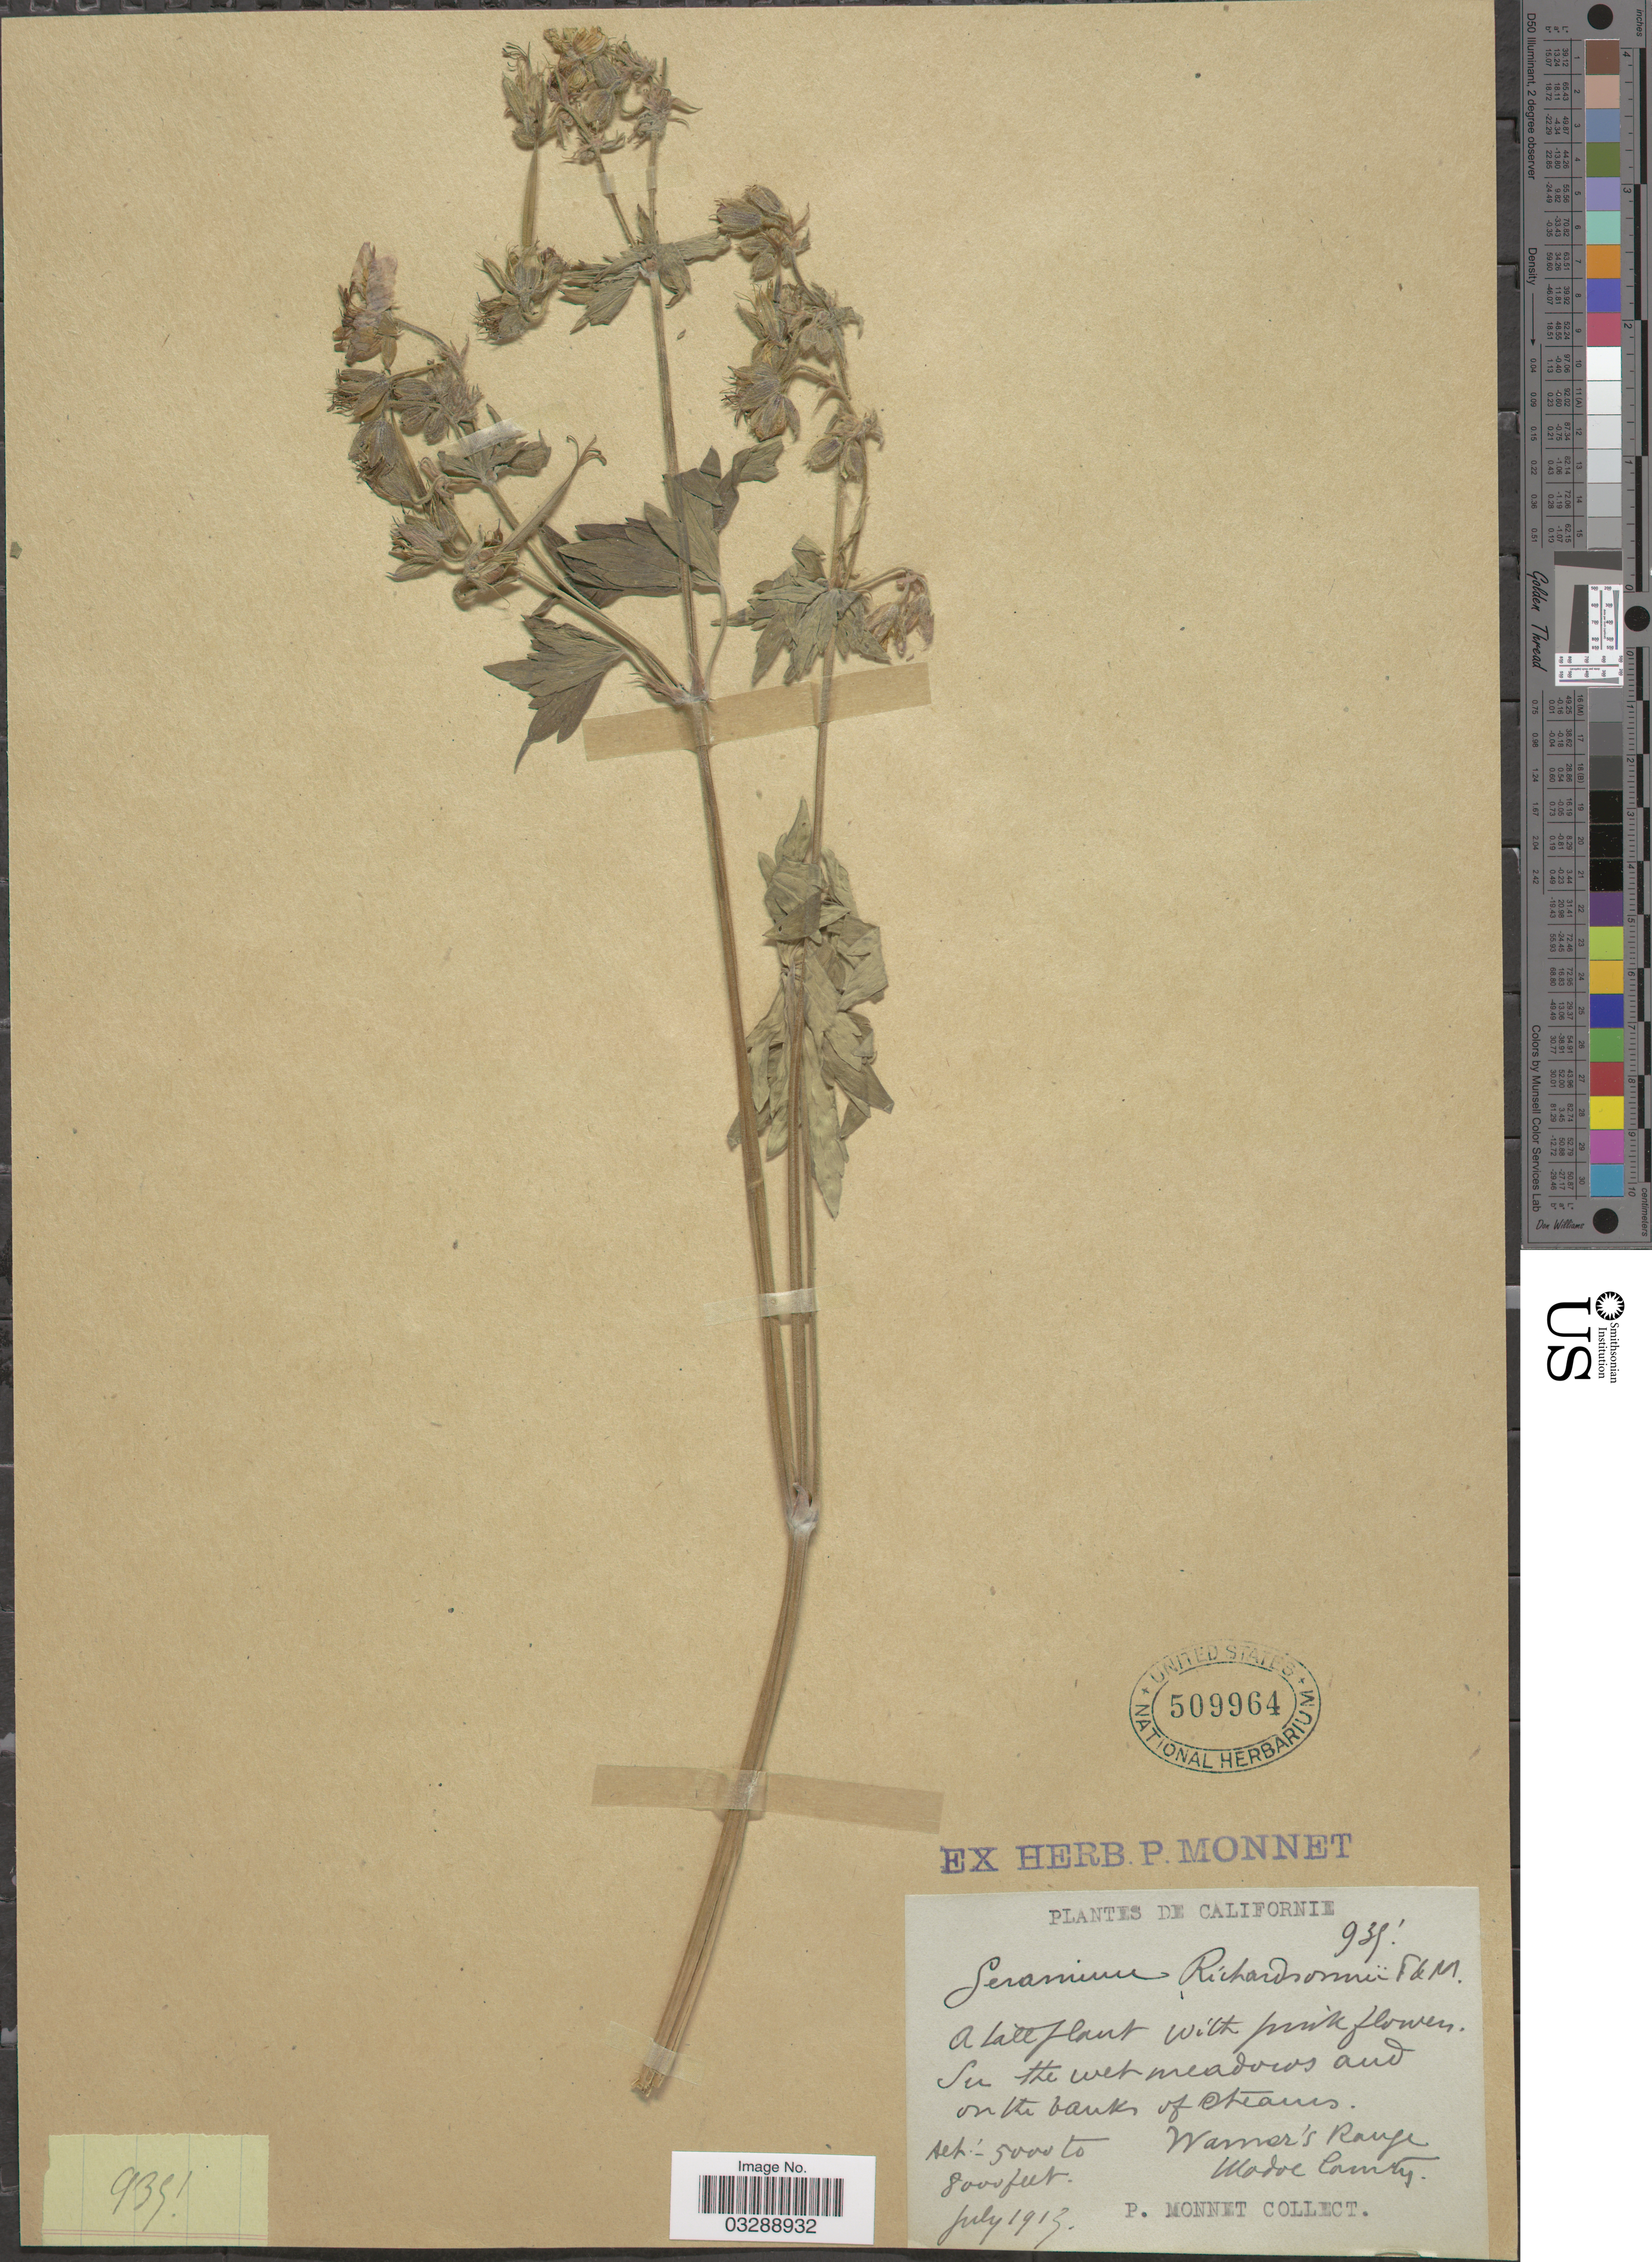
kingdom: Plantae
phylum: Tracheophyta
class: Magnoliopsida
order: Geraniales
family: Geraniaceae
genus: Geranium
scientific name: Geranium richardsonii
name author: Fisch. & Trautv.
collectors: P. Monnet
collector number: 935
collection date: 1913-07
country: United States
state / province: California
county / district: Modoc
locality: Warner's Range. Modoc County.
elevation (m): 1524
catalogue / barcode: US 509964